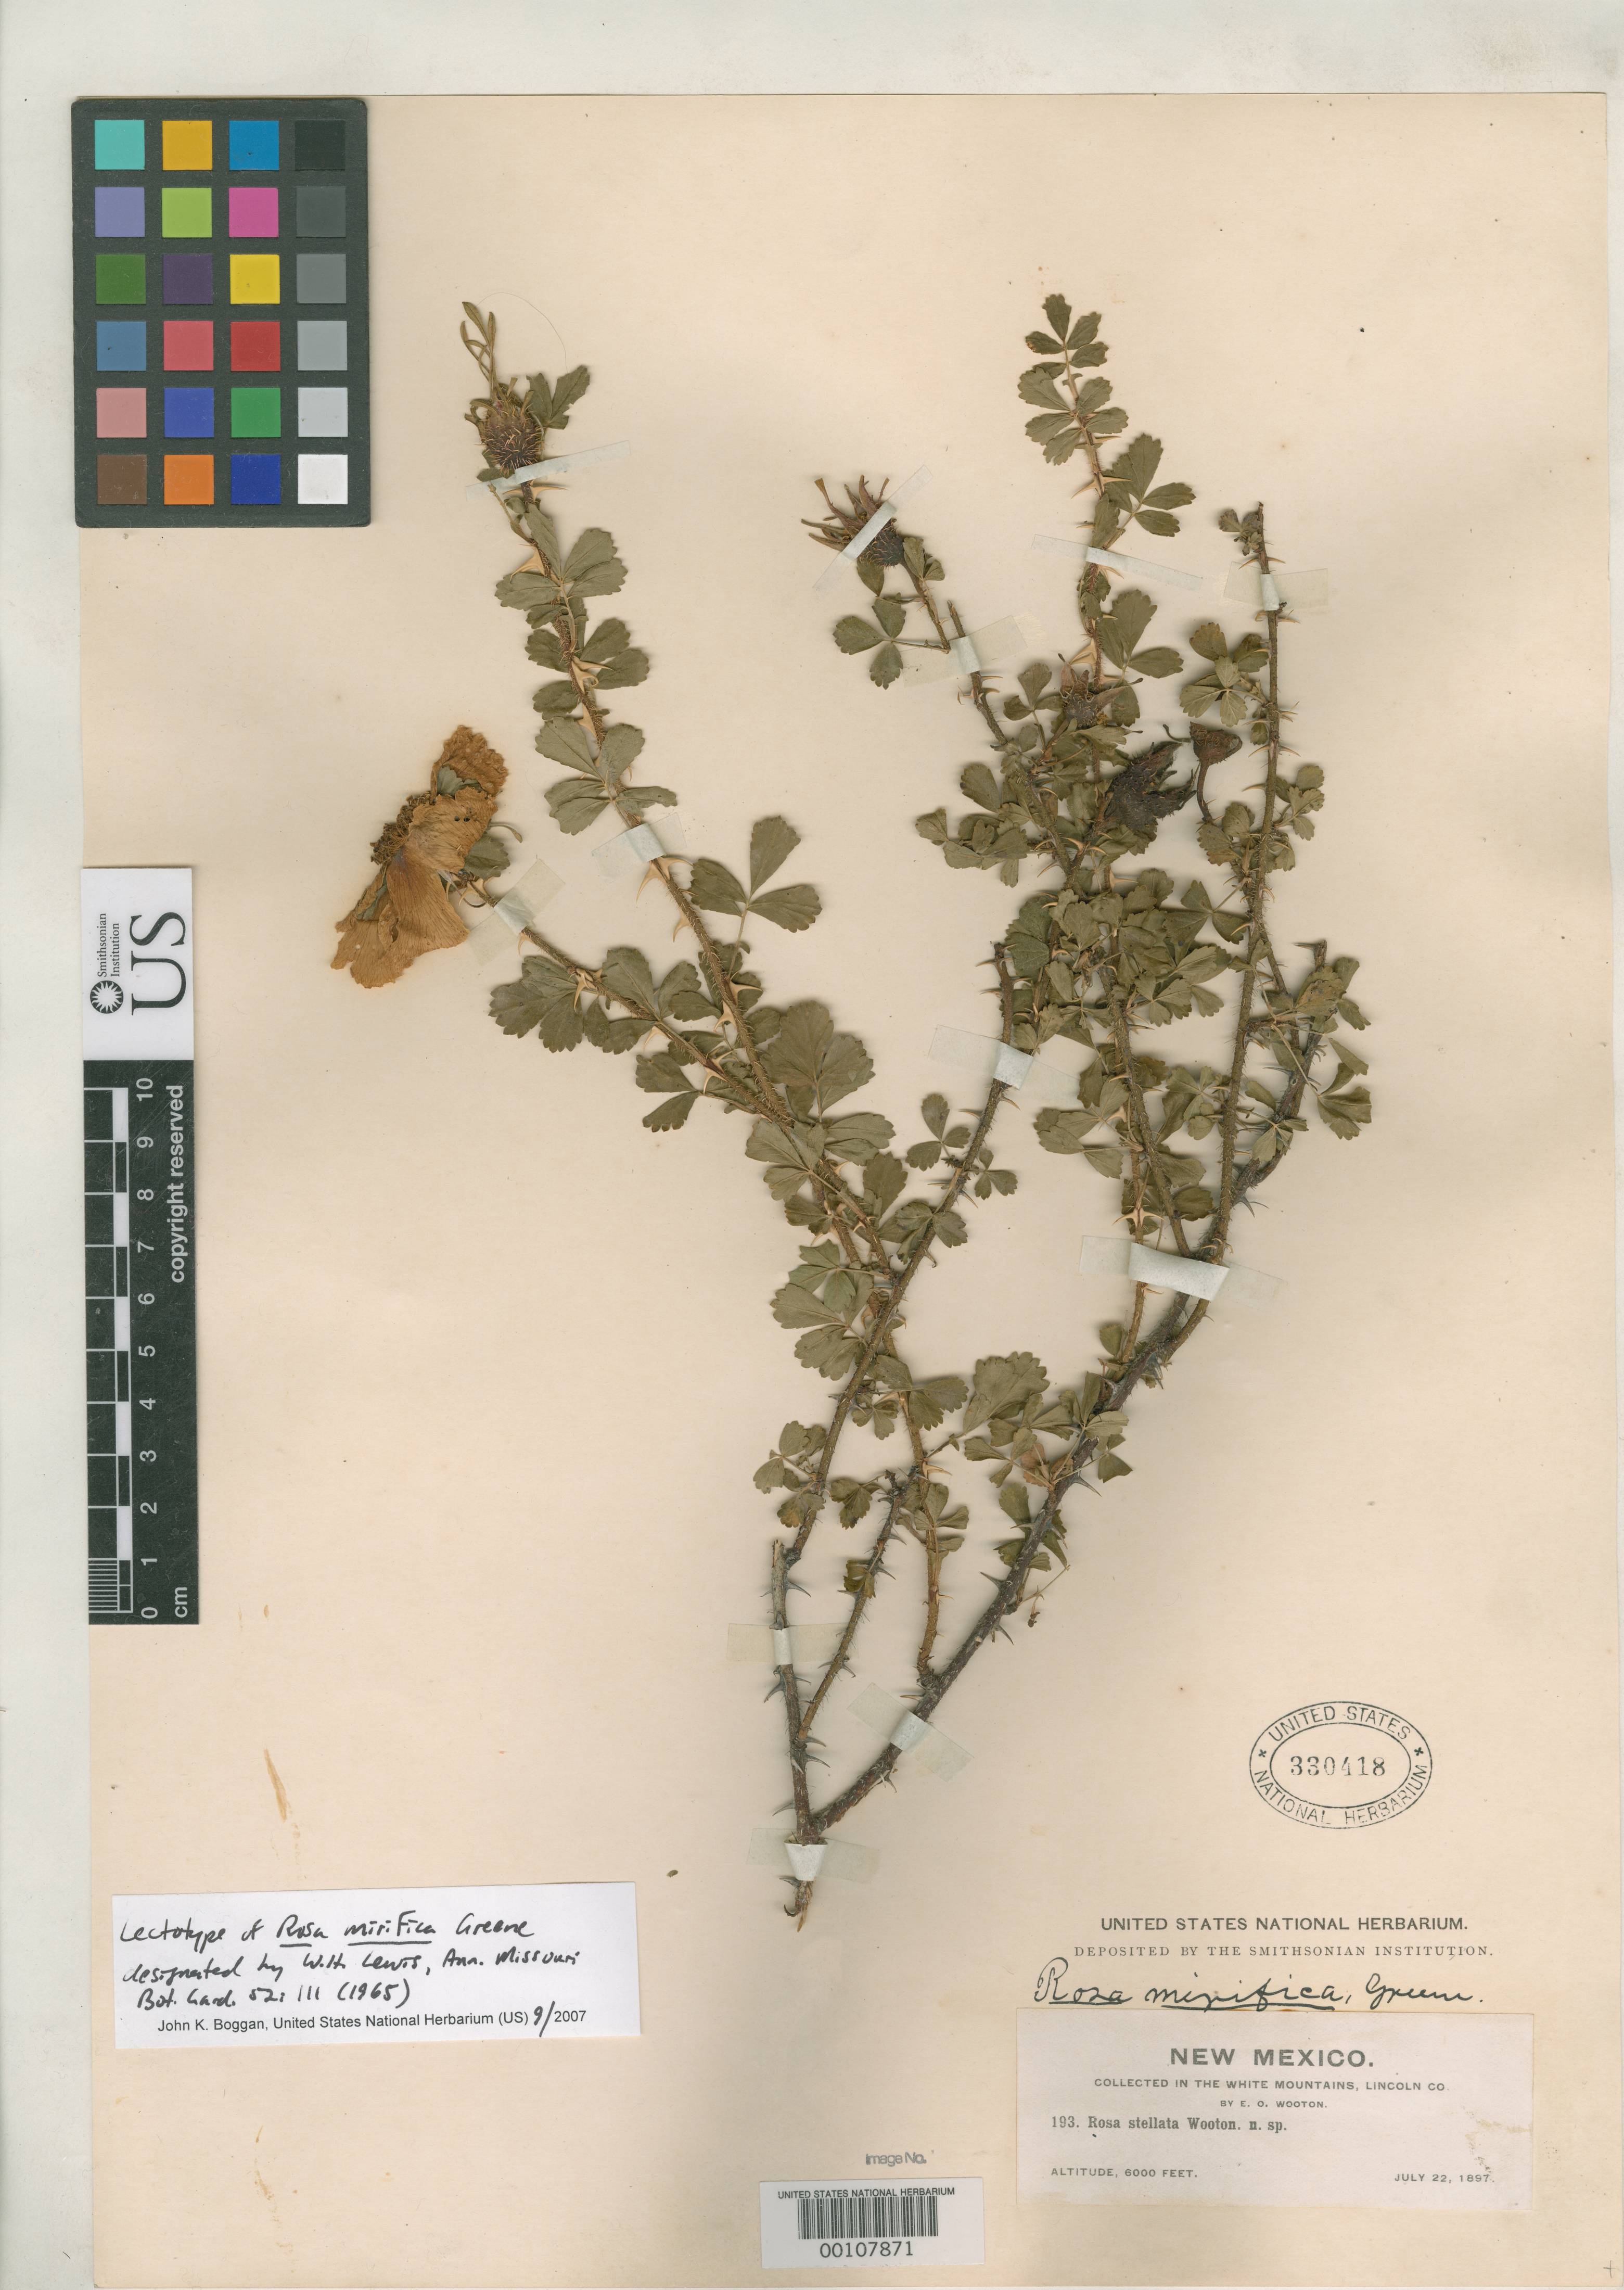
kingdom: Plantae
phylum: Tracheophyta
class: Magnoliopsida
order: Rosales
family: Rosaceae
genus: Rosa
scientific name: Rosa mirifica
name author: Greene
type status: Lectotype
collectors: E. O. Wooton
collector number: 193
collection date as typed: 22 Jul 1897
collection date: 1897-07-22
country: United States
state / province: New Mexico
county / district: Otero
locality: White Mountains, Lincoln Co.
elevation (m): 1829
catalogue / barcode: US 330418